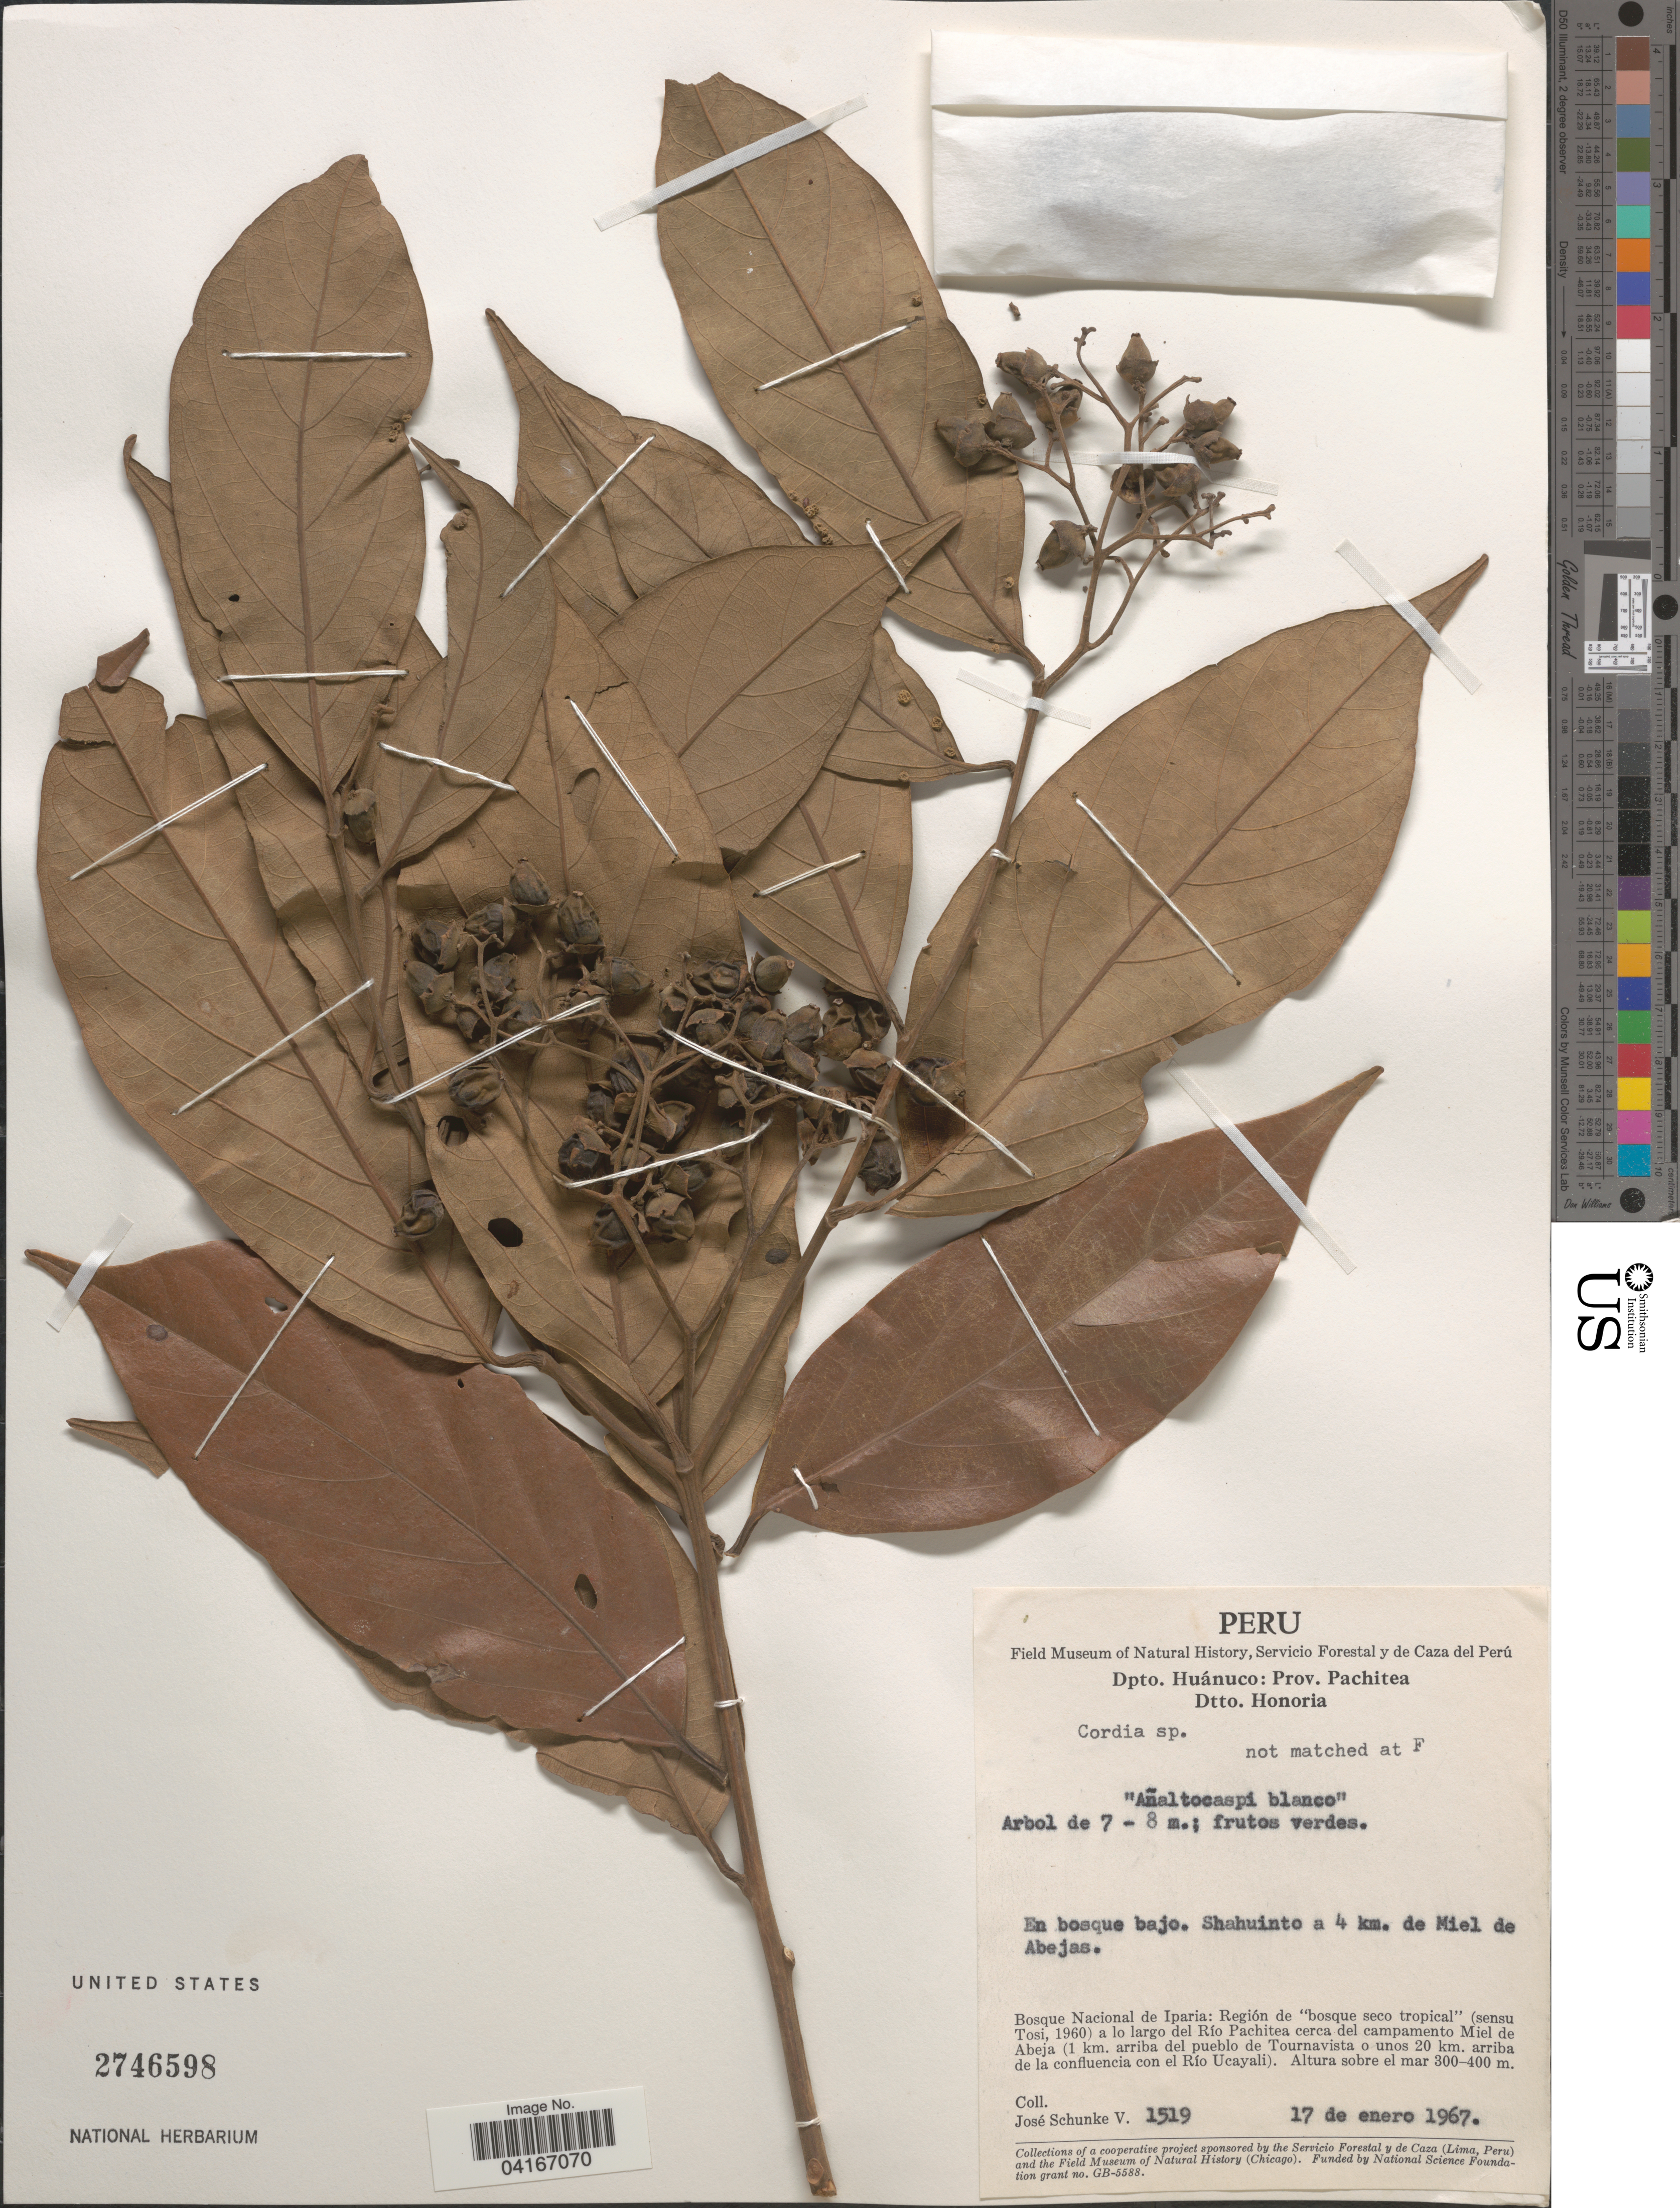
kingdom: Plantae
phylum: Tracheophyta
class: Magnoliopsida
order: Boraginales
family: Cordiaceae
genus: Cordia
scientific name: Cordia sp.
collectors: J. Schunke Vigo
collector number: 1519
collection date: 1967-01-17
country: Peru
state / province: Huánuco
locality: Dpto. Huánuco: Prov. Pachitea. Dtto. Honoria. En bosque bajo. Shahuinto a 4 km. de Miel de Abejas. Bosque Nacional de Iparia: Région de "bosque seco tropical" (sensu Tosi, 1960) a lo largo del Río Pachitea cerca del campamento Miel de Abeja (1 km. arriba del pueblo de Tournavista o unos 20 km. arriba de la confluencia con el Río Ucayali).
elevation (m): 300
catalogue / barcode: US 2746598